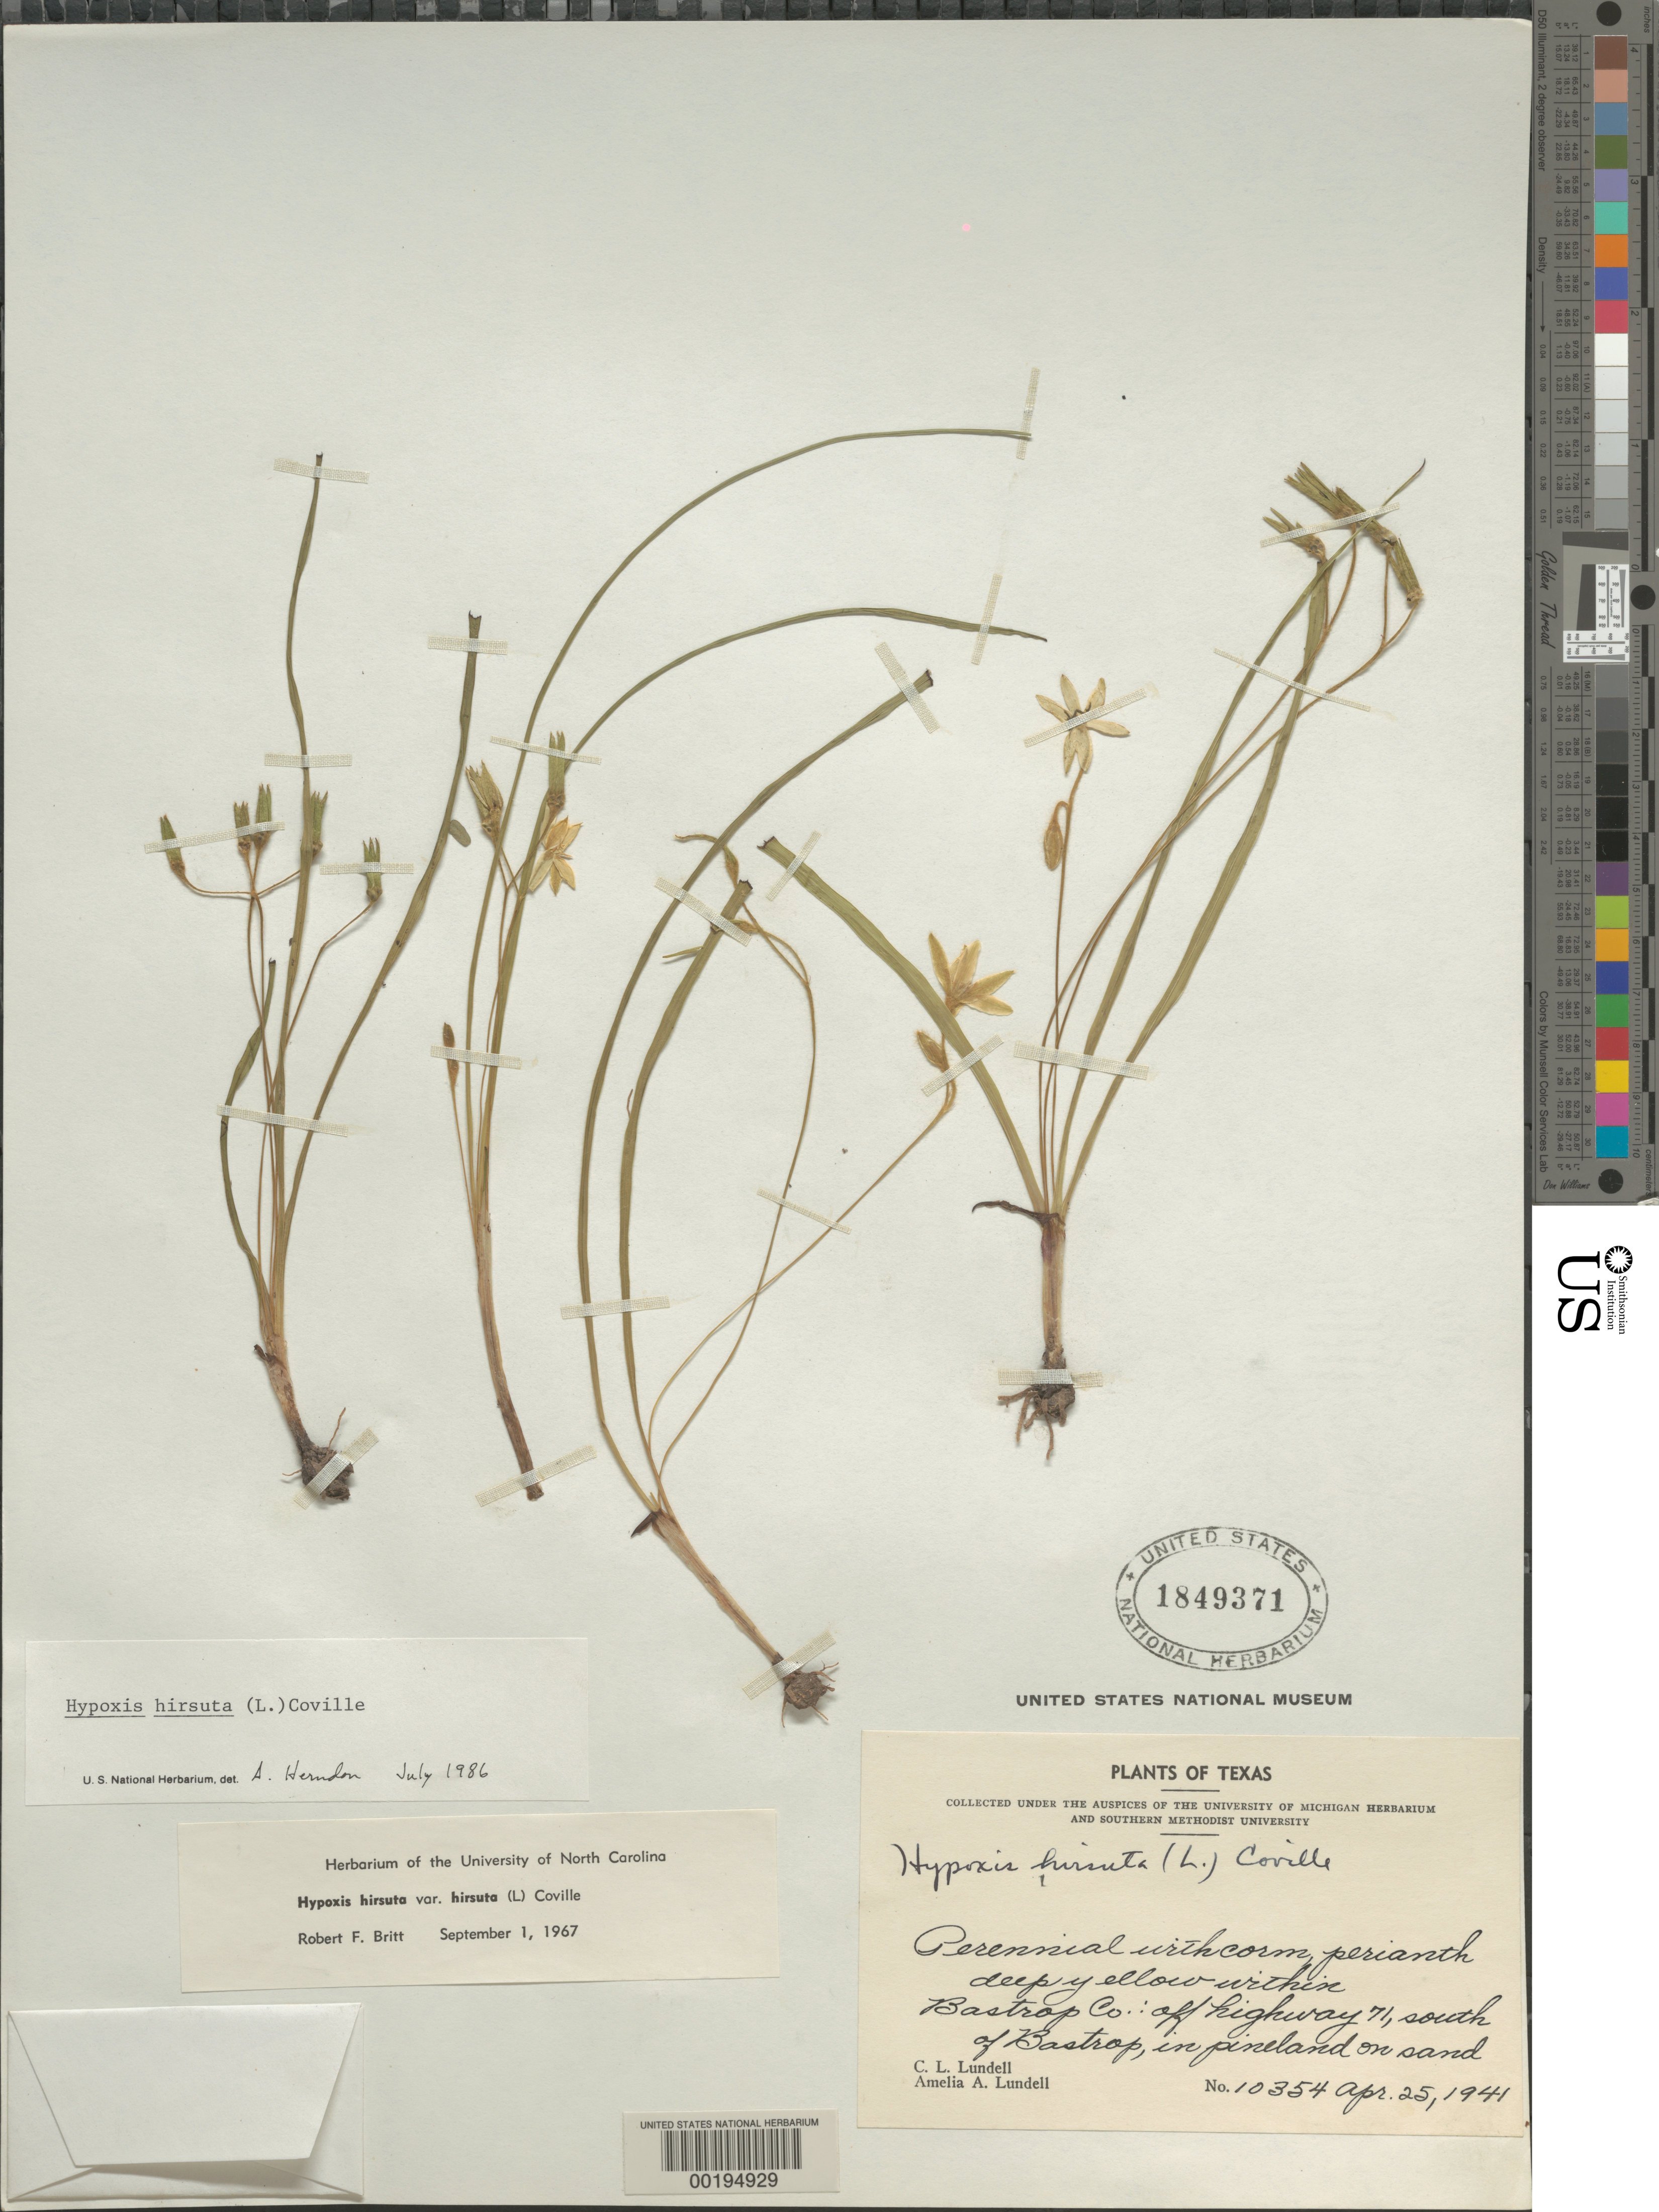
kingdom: Plantae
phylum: Tracheophyta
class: Liliopsida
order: Asparagales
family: Hypoxidaceae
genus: Hypoxis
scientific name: Hypoxis hirsuta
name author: (L.) Coville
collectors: C. L. Lundell & A. A. Lundell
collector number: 10354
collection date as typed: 25 Apr 1941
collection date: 1941-04-25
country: United States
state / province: Texas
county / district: Bastrop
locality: Off highway 71, S of Bastrop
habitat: Pineland on sand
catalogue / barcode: US 1849371